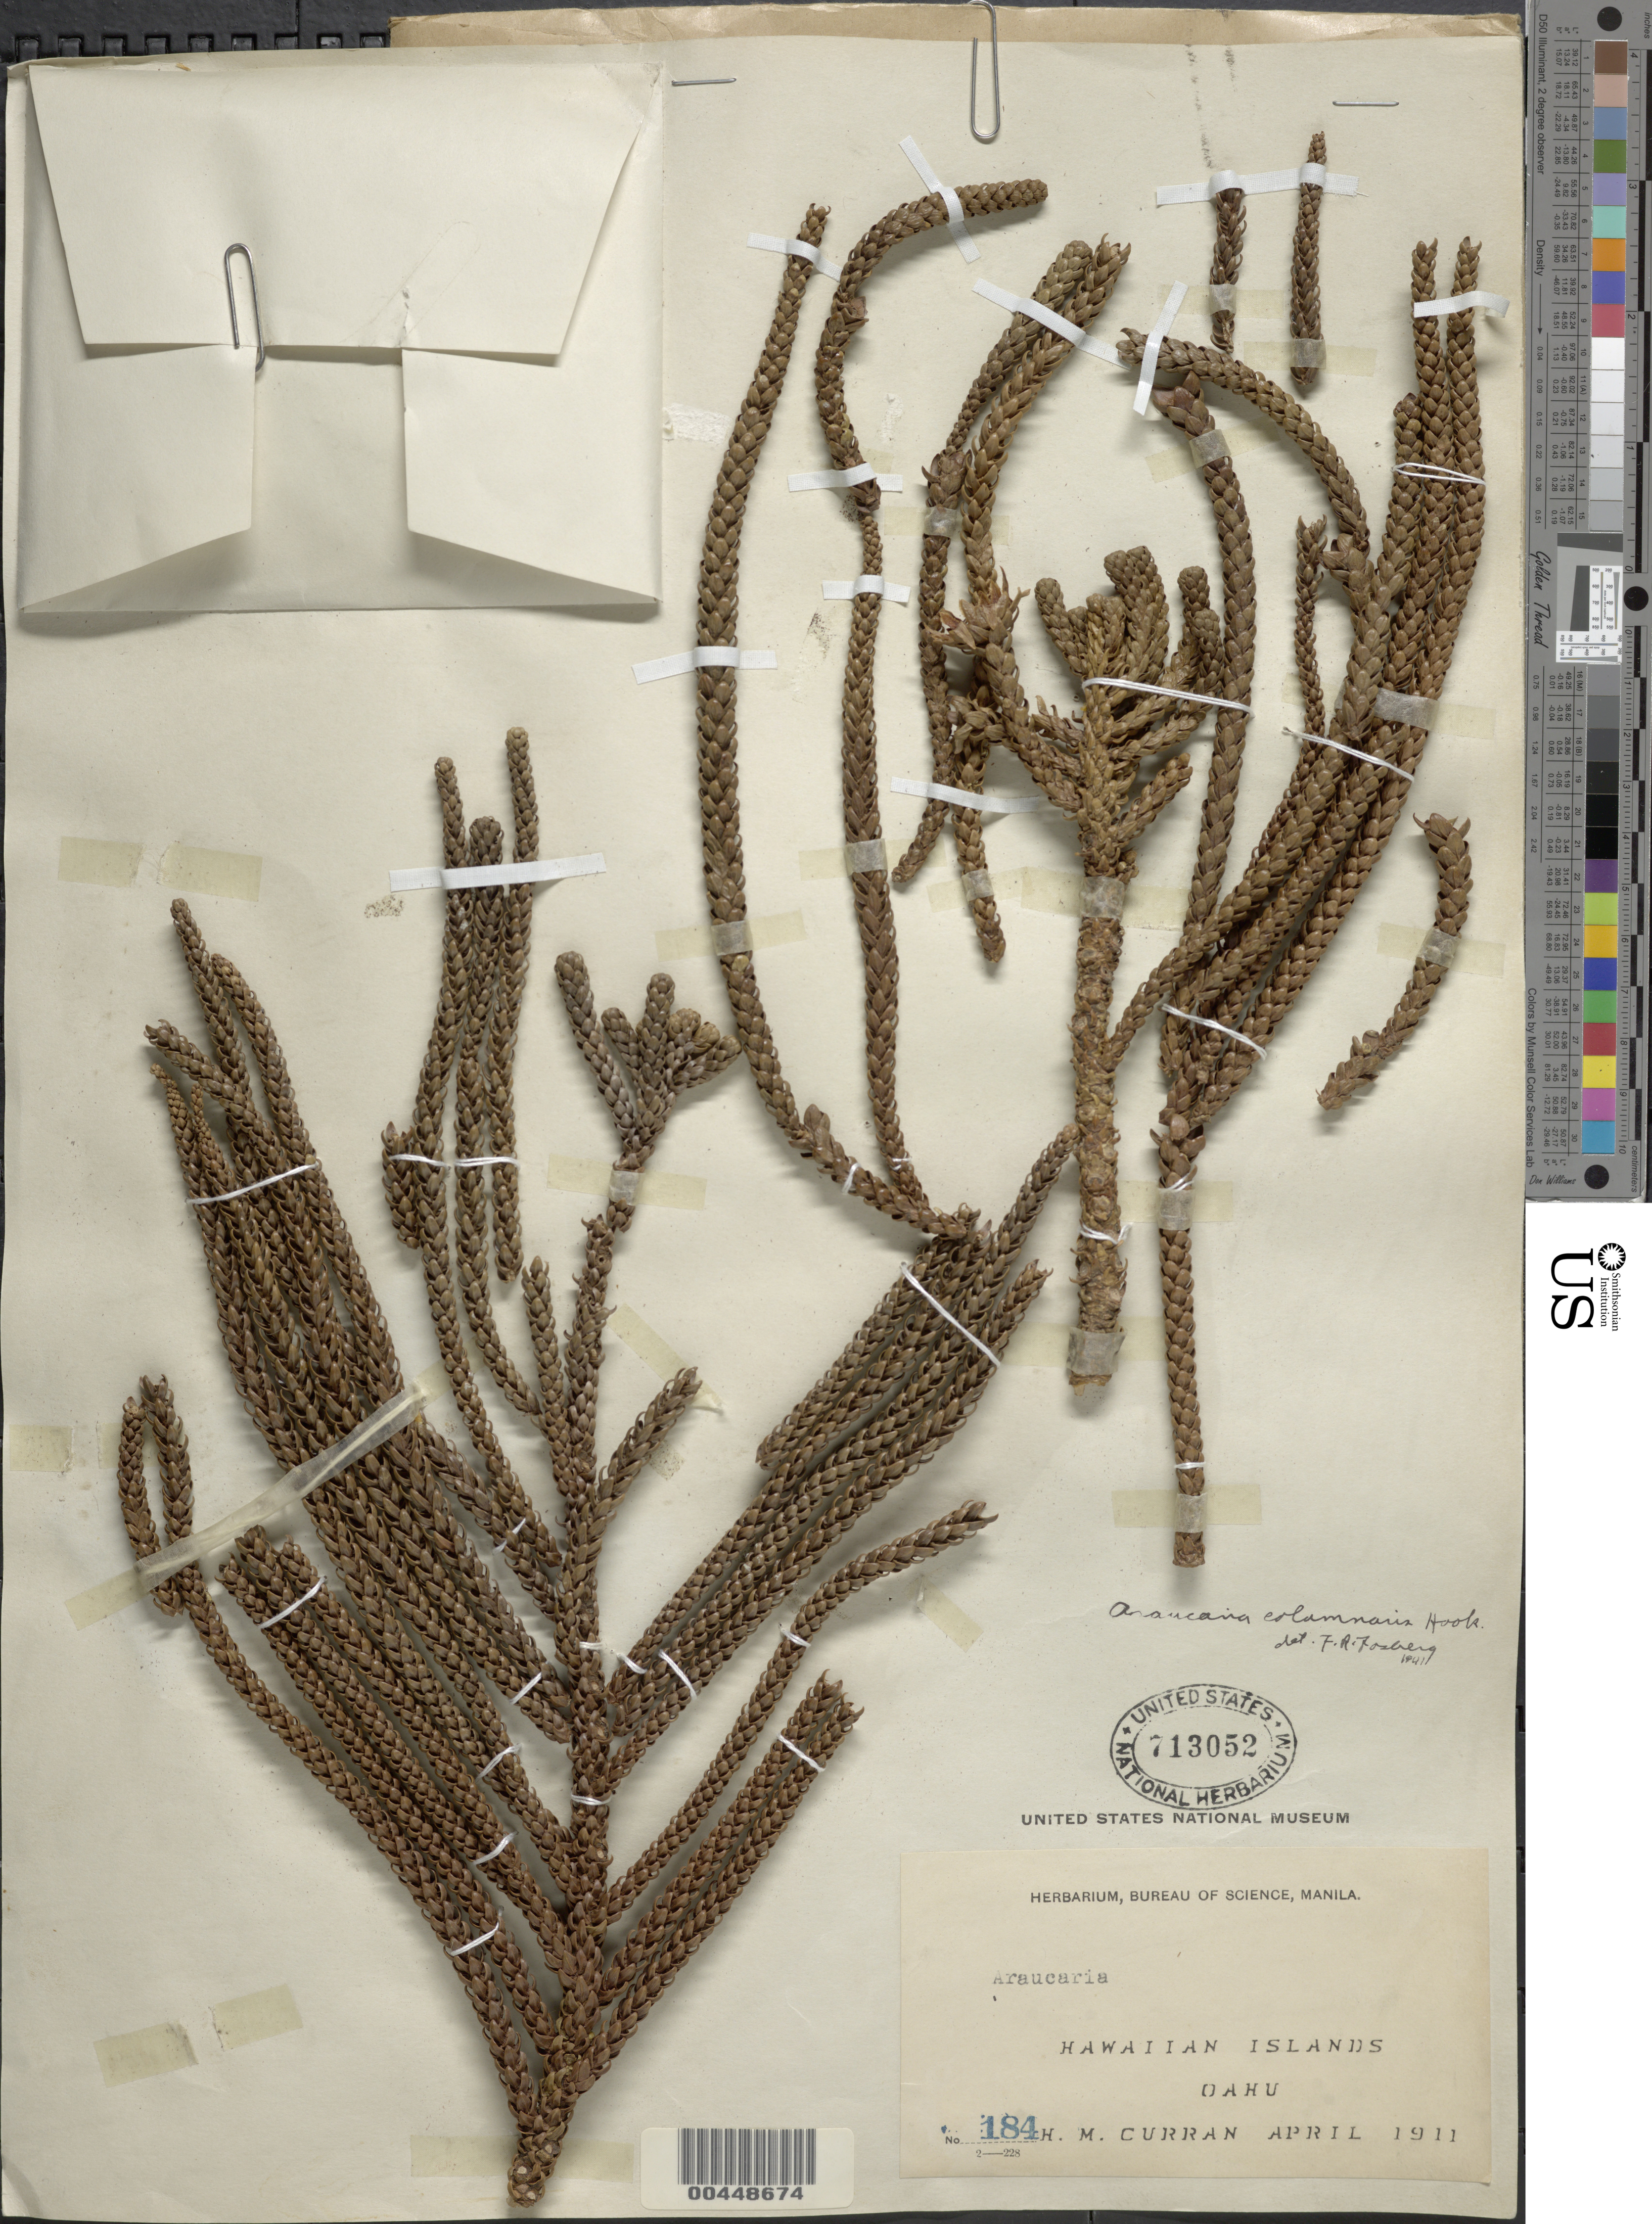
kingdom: Plantae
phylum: Tracheophyta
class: Pinopsida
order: Pinales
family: Araucariaceae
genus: Araucaria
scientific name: Araucaria columnaris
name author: (G. Forst.) Hook.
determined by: Fosberg, F. R.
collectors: H. M. Curran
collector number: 184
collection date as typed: Apr 1911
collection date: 1911-04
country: United States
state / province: Hawaii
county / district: Honolulu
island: Oahu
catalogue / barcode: US 713052